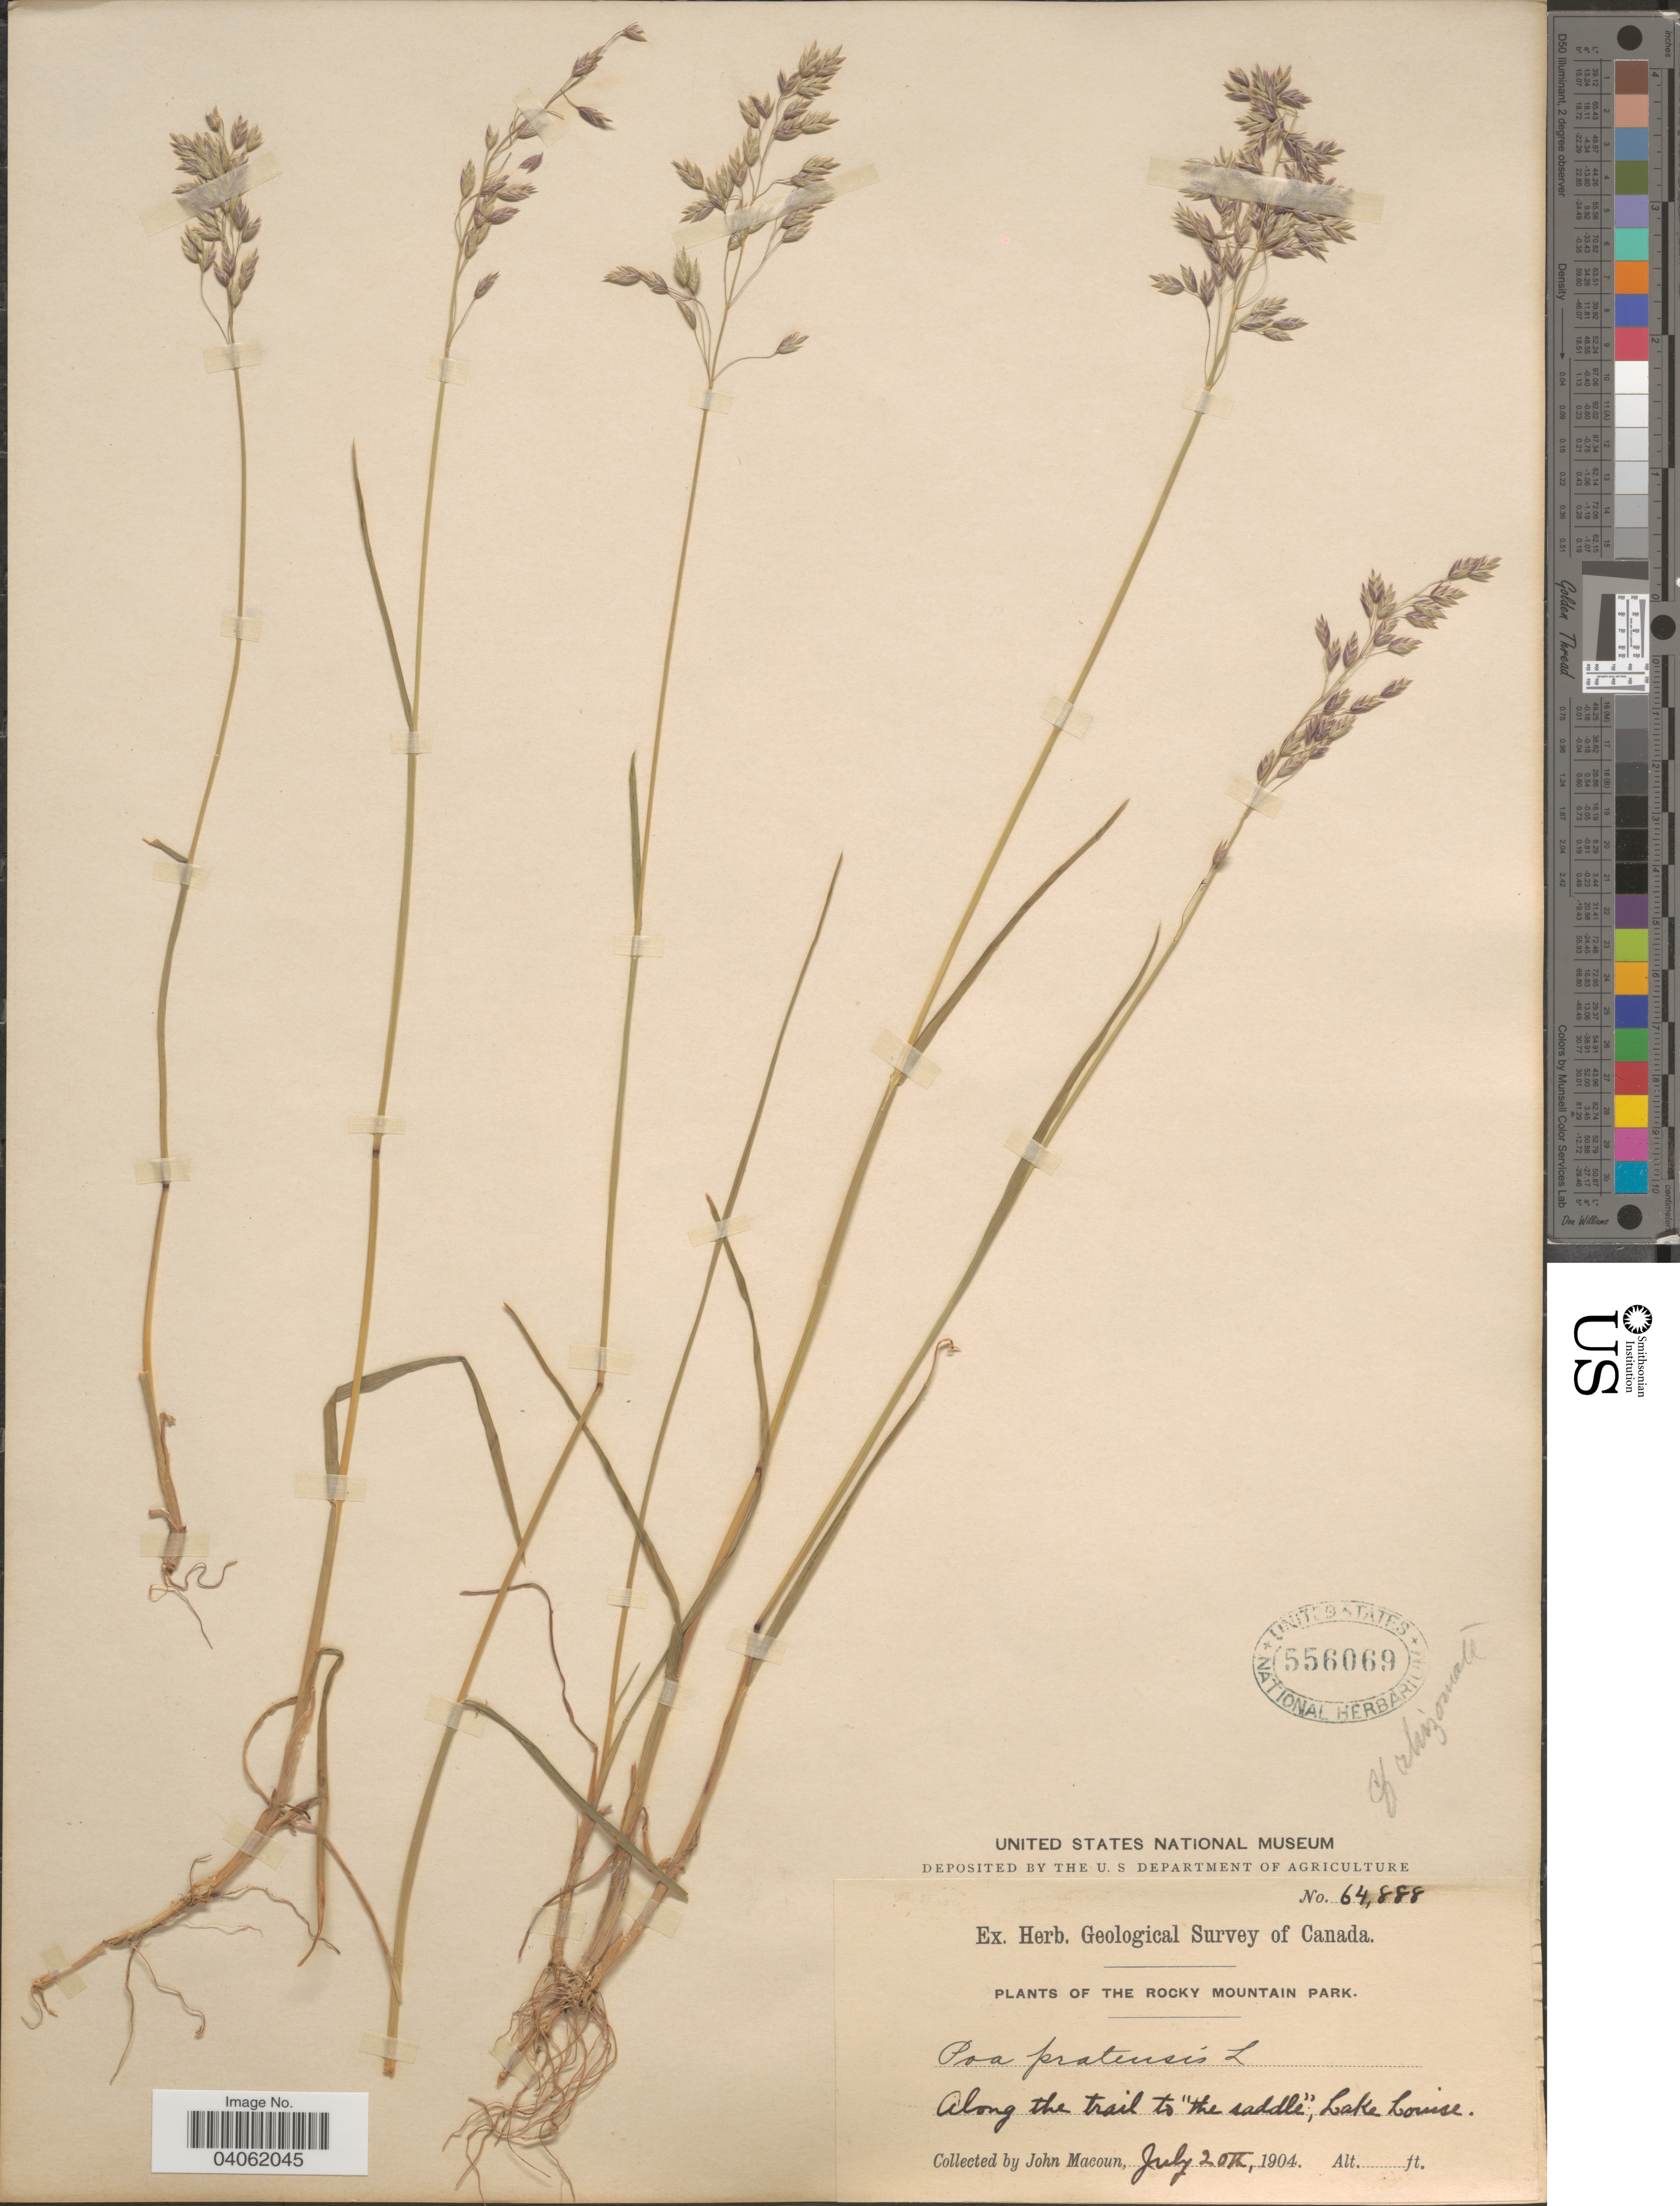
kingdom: Plantae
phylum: Tracheophyta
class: Liliopsida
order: Poales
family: Poaceae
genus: Poa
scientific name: Poa pratensis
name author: L.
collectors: J. Macoun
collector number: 64888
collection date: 1904-07-20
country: Canada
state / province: Alberta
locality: The Rocky Mountain Park. Along the trail to "the saddle", Lake Louise.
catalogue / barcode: US 556069